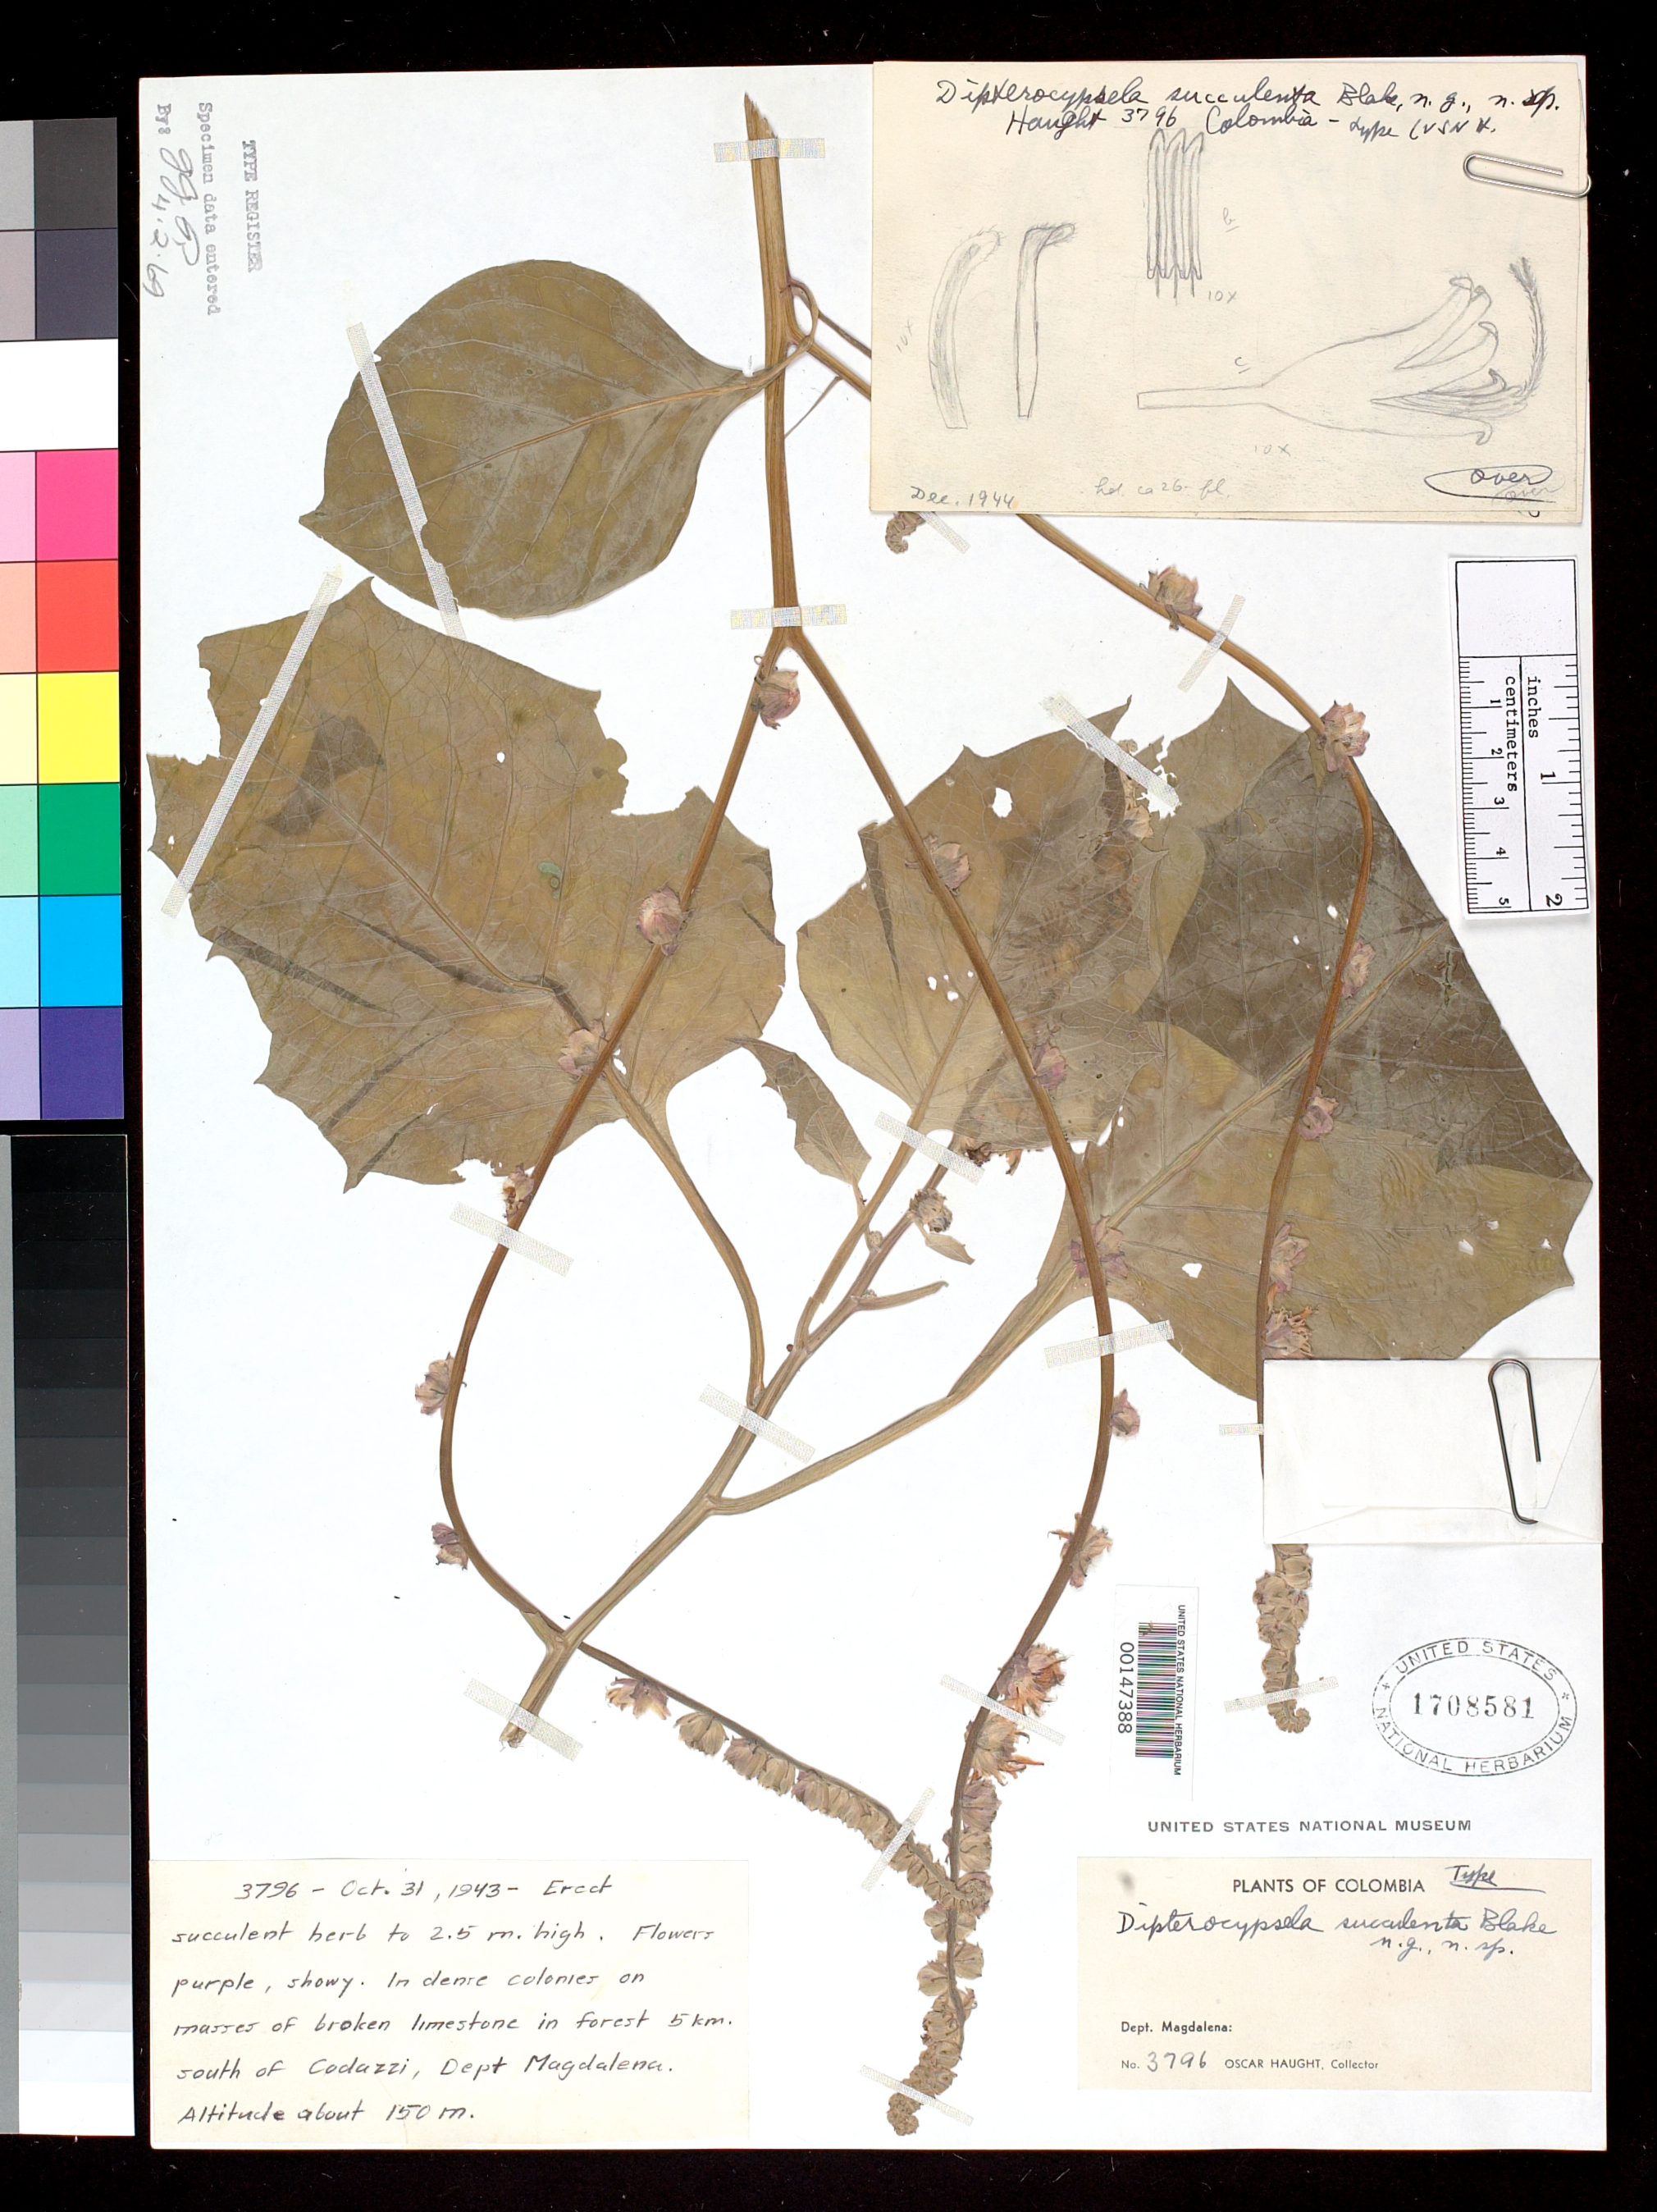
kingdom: Plantae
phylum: Tracheophyta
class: Magnoliopsida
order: Asterales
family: Asteraceae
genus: Dipterocypsela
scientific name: Dipterocypsela succulenta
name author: S.F. Blake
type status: Holotype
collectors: O. L. Haught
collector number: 3796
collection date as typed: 31 Oct 1943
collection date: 1943-10-31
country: Colombia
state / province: Magdalena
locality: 5 km S of Codazzi.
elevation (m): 150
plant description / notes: USNH 1708581 is annotated as "Type" and is the only sheet cited as "type" in protologue, but USNH 1708582 is annotated "Sheet 2" and "part of type".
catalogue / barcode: US 1708581